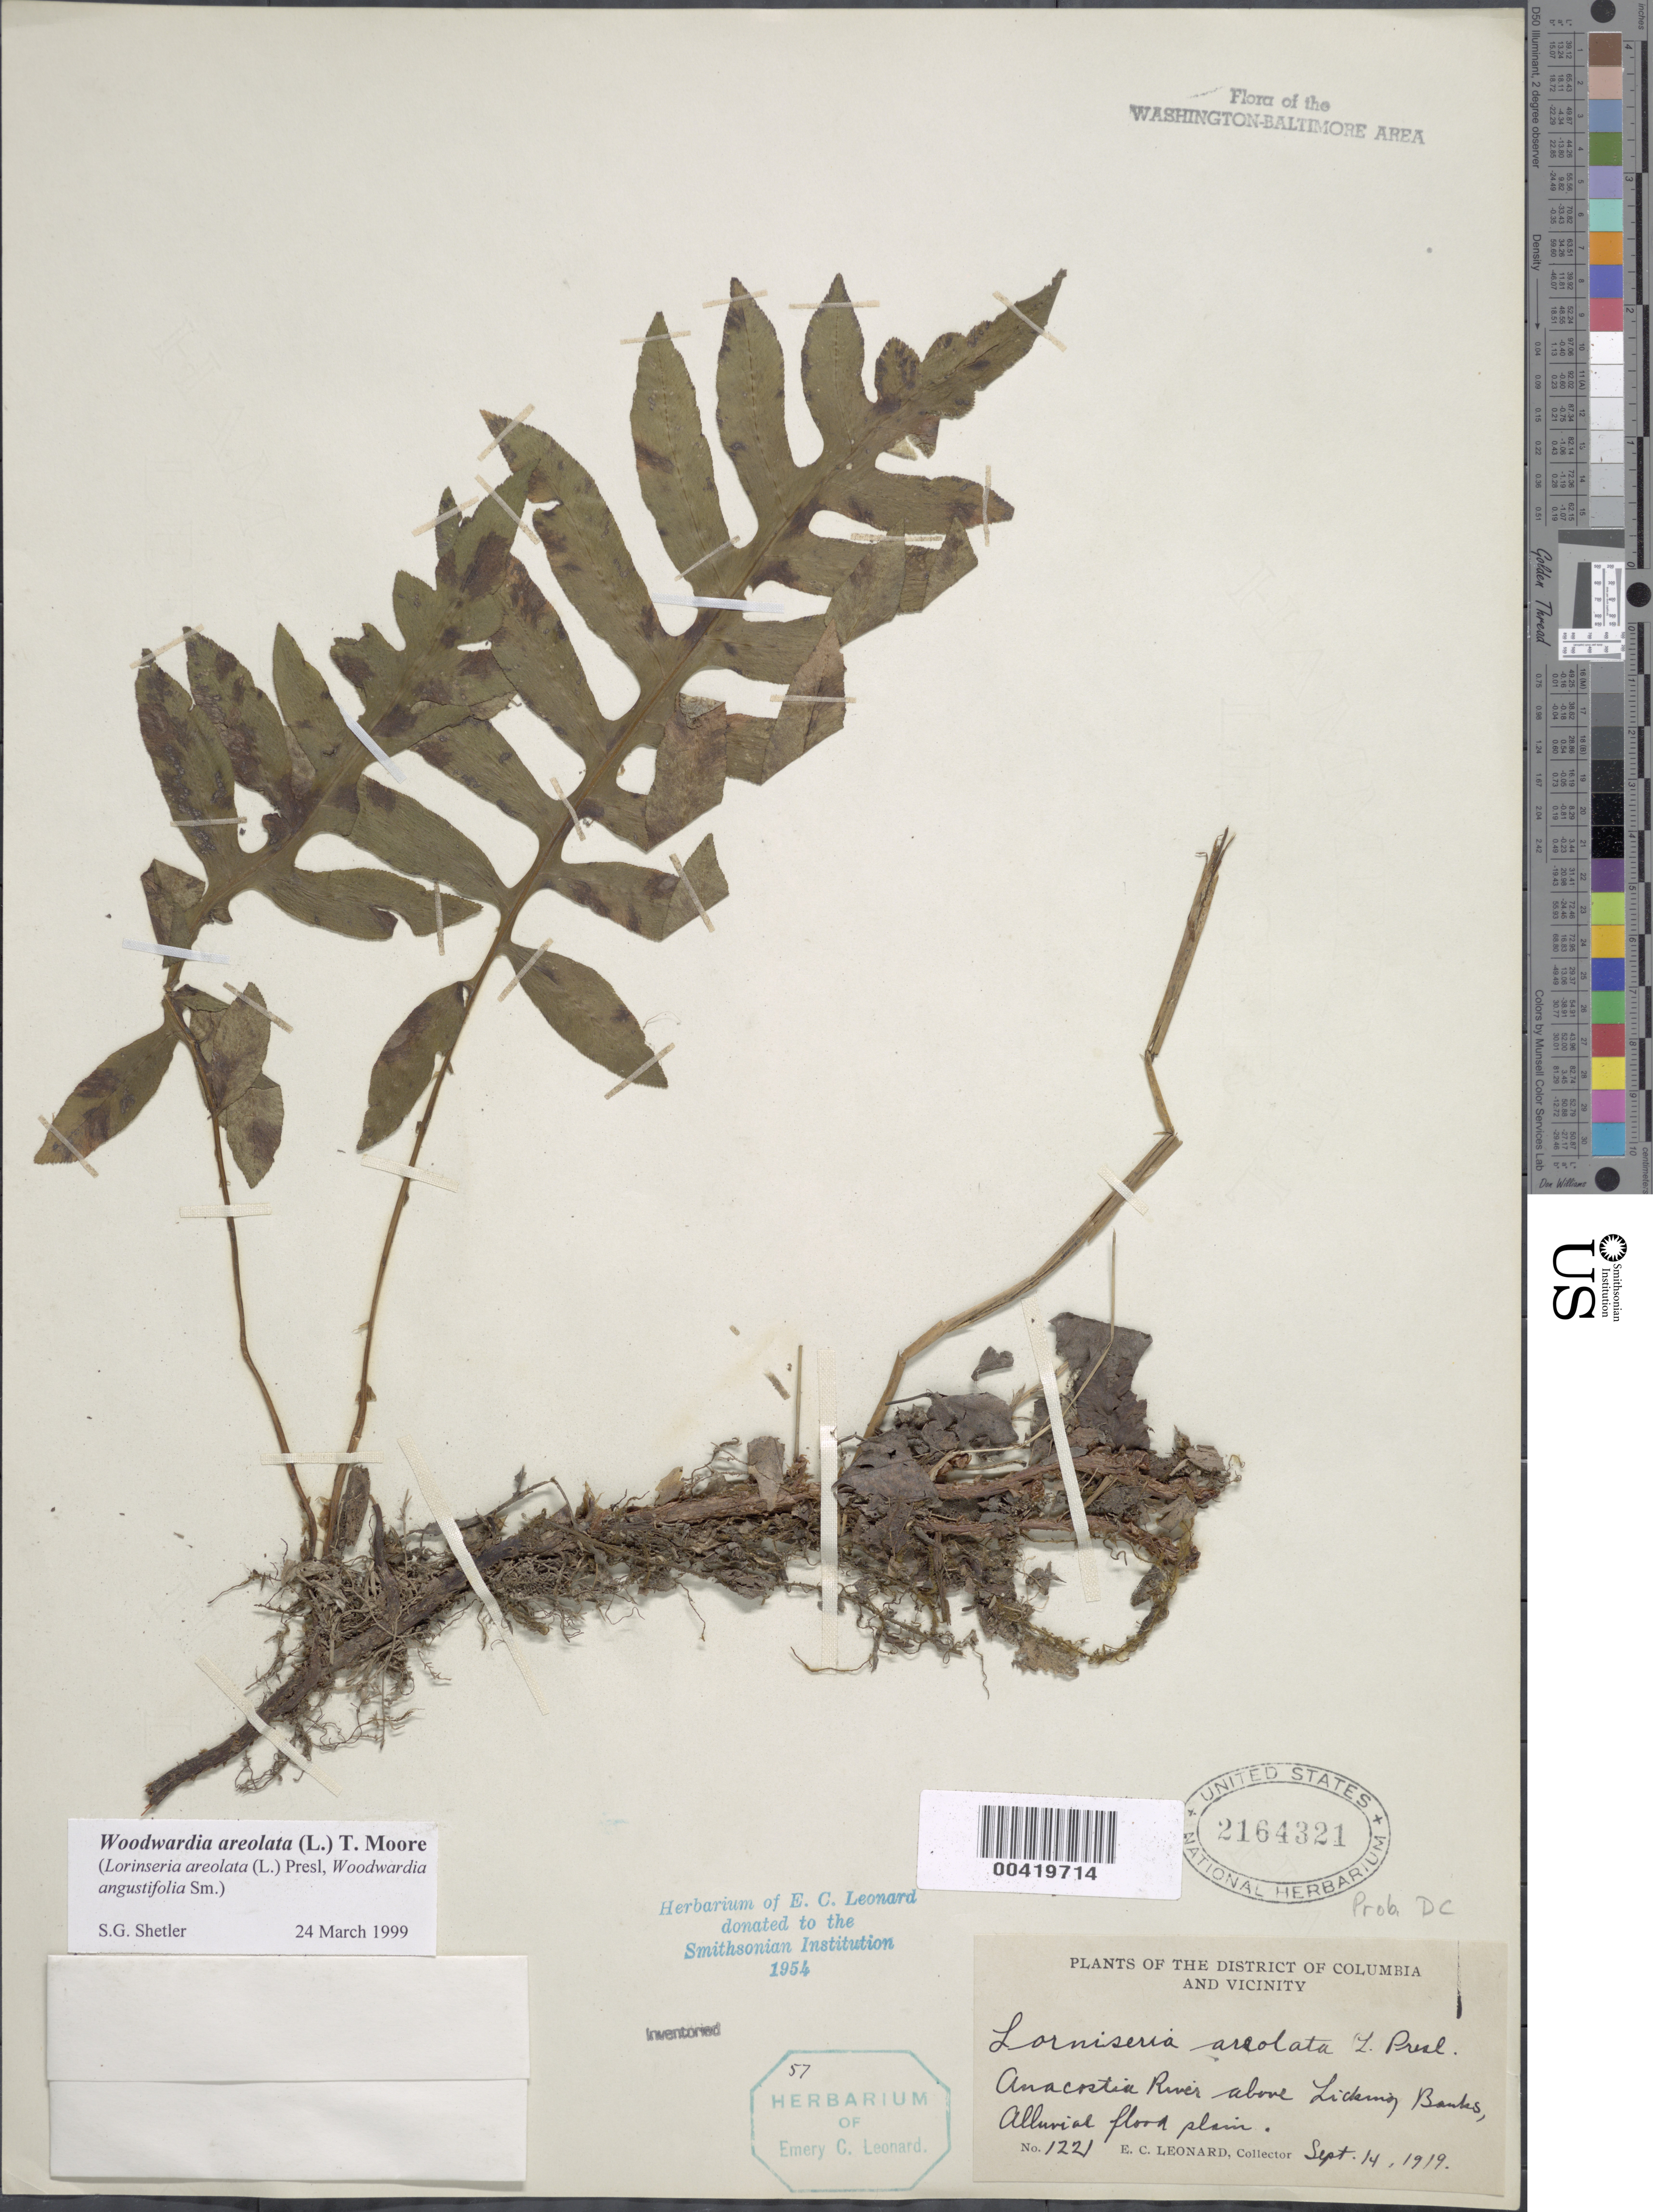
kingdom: Plantae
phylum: Tracheophyta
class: Polypodiopsida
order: Polypodiales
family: Blechnaceae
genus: Woodwardia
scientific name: Woodwardia areolata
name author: (L.) T. Moore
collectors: E. C. Leonard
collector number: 1221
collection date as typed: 14 Sep 1919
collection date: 1919-09-14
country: United States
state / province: District of Columbia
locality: Anacostia River, above Licking Banks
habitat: Alluvial flood plain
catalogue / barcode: US 2164321